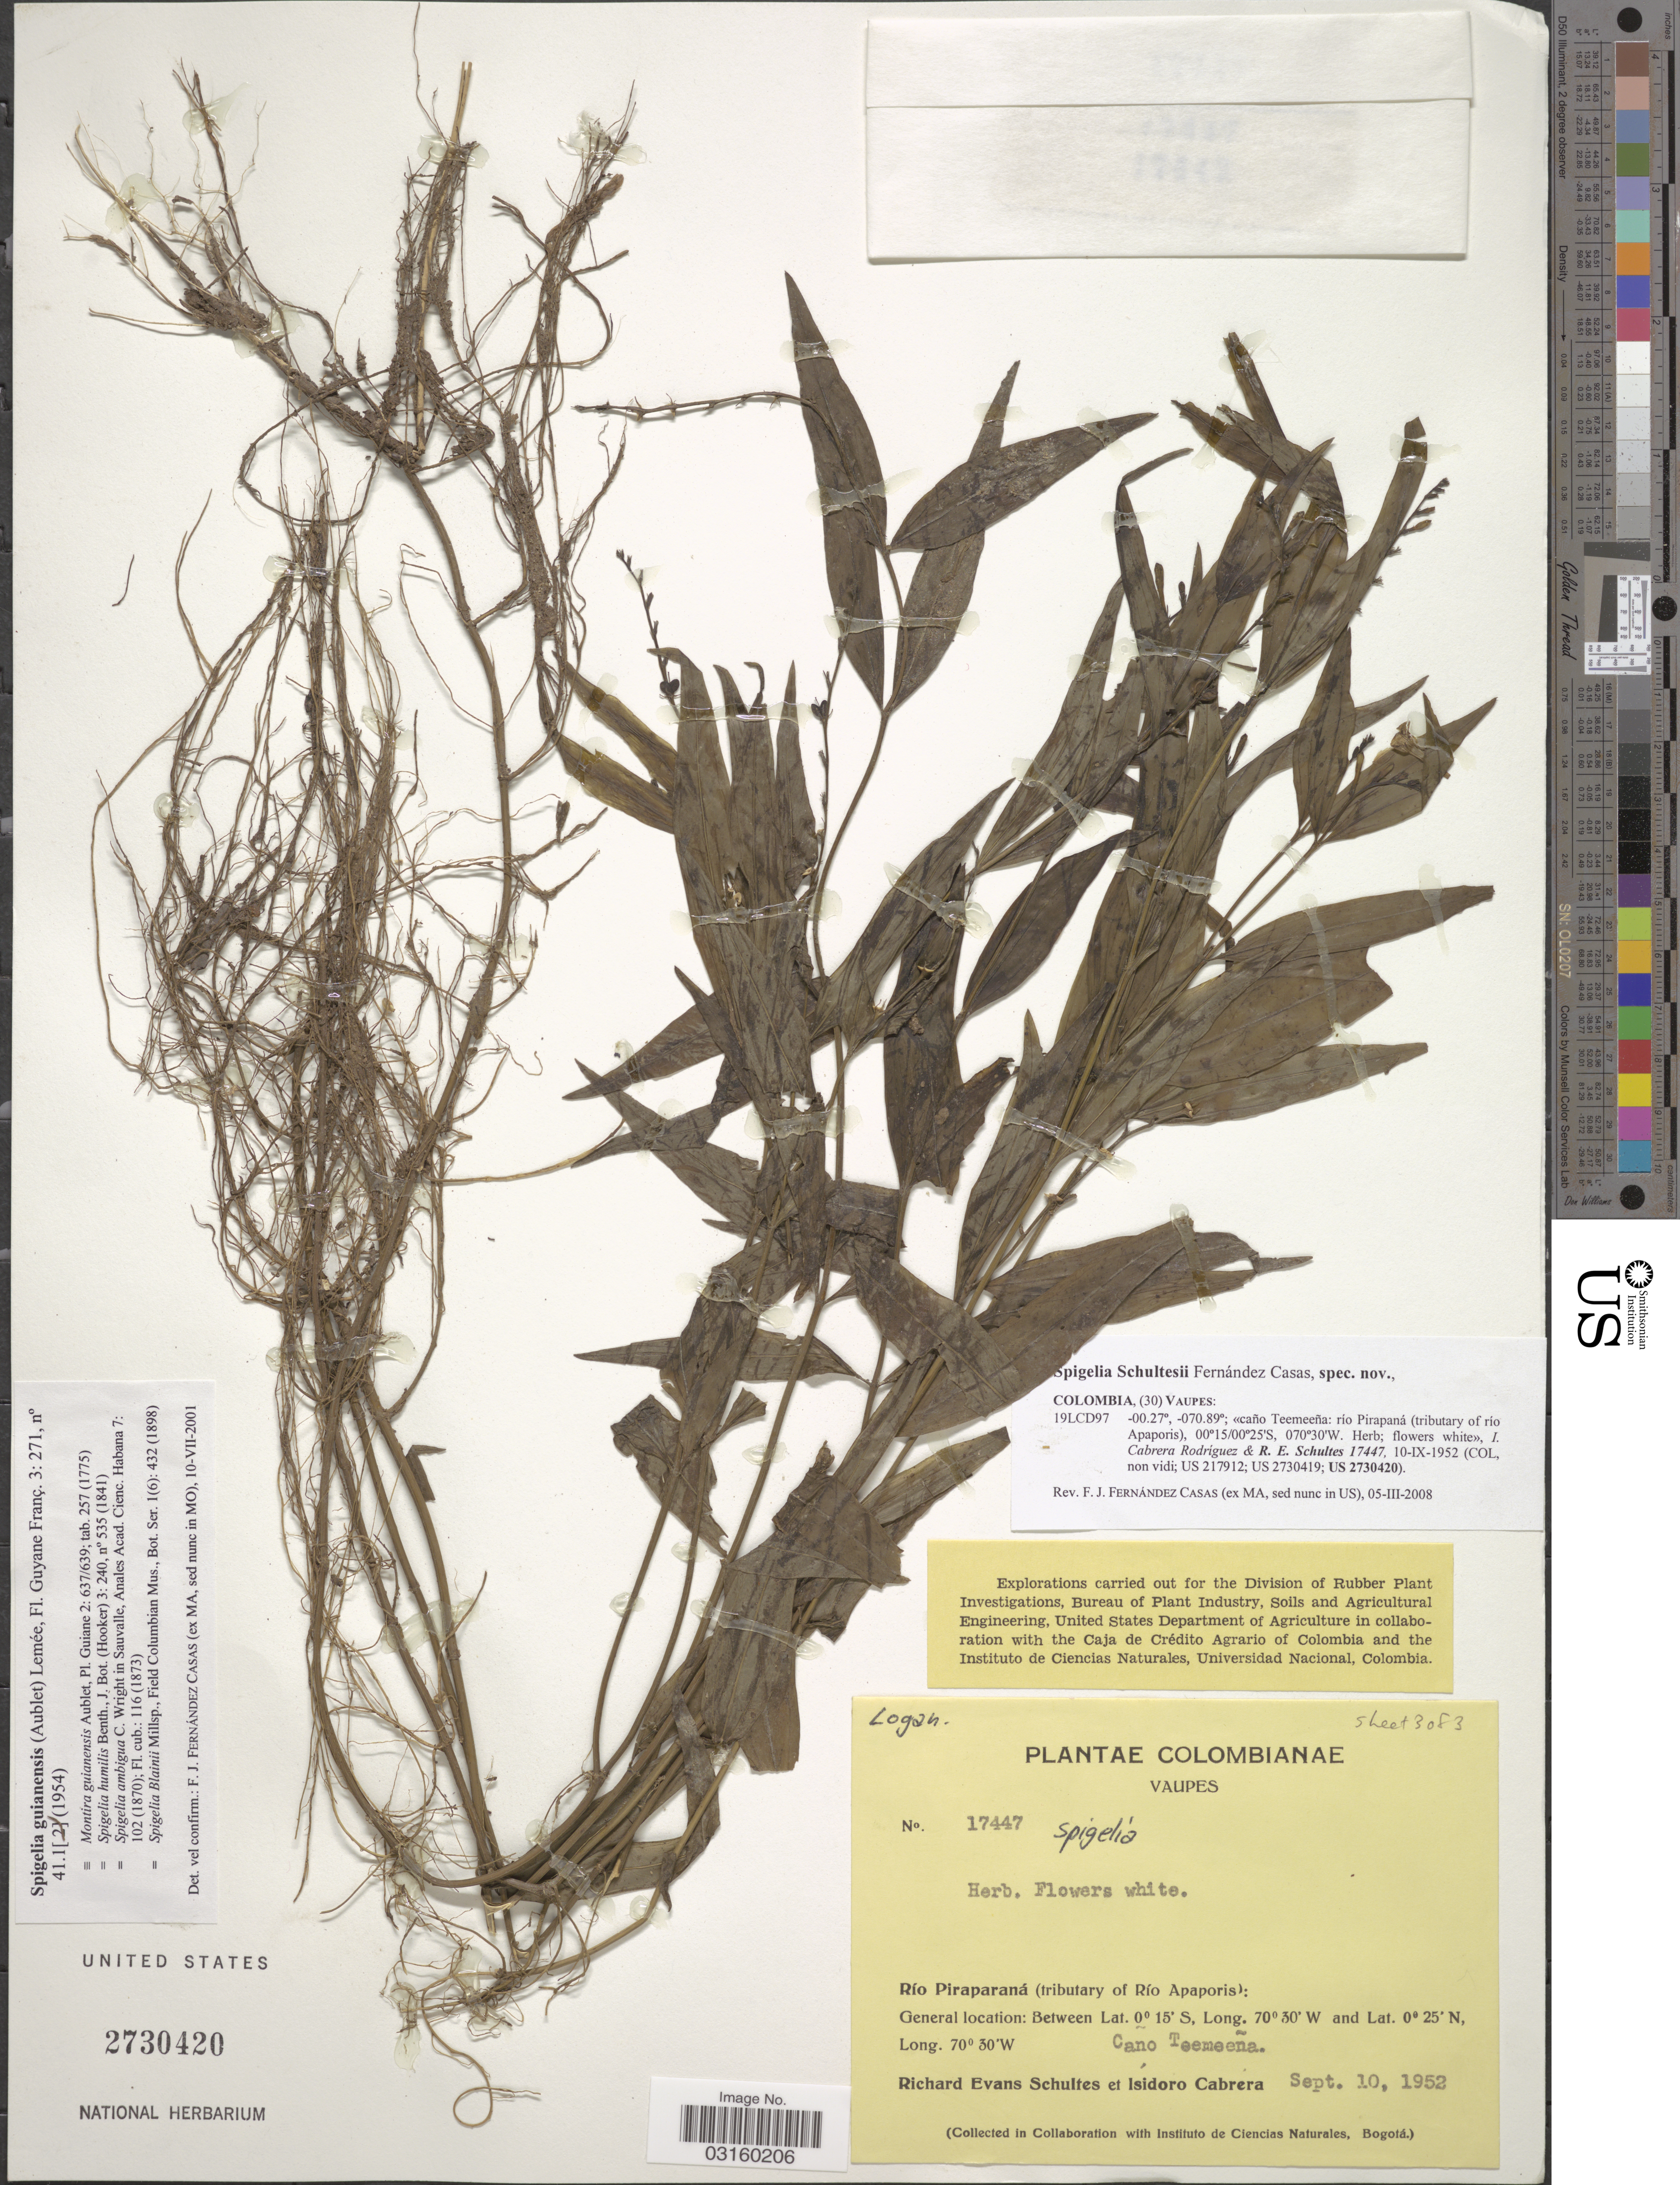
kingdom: Plantae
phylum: Tracheophyta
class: Magnoliopsida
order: Gentianales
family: Loganiaceae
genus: Spigelia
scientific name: Spigelia schultesii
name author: Fern. Casas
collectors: R. E. Schultes & I. Cabrera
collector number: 17447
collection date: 1952-09-10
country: Colombia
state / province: Vaupés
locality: Río Piraparaná (tributary of Río Apaporis), Cano Teemeeña.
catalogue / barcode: US 2730420